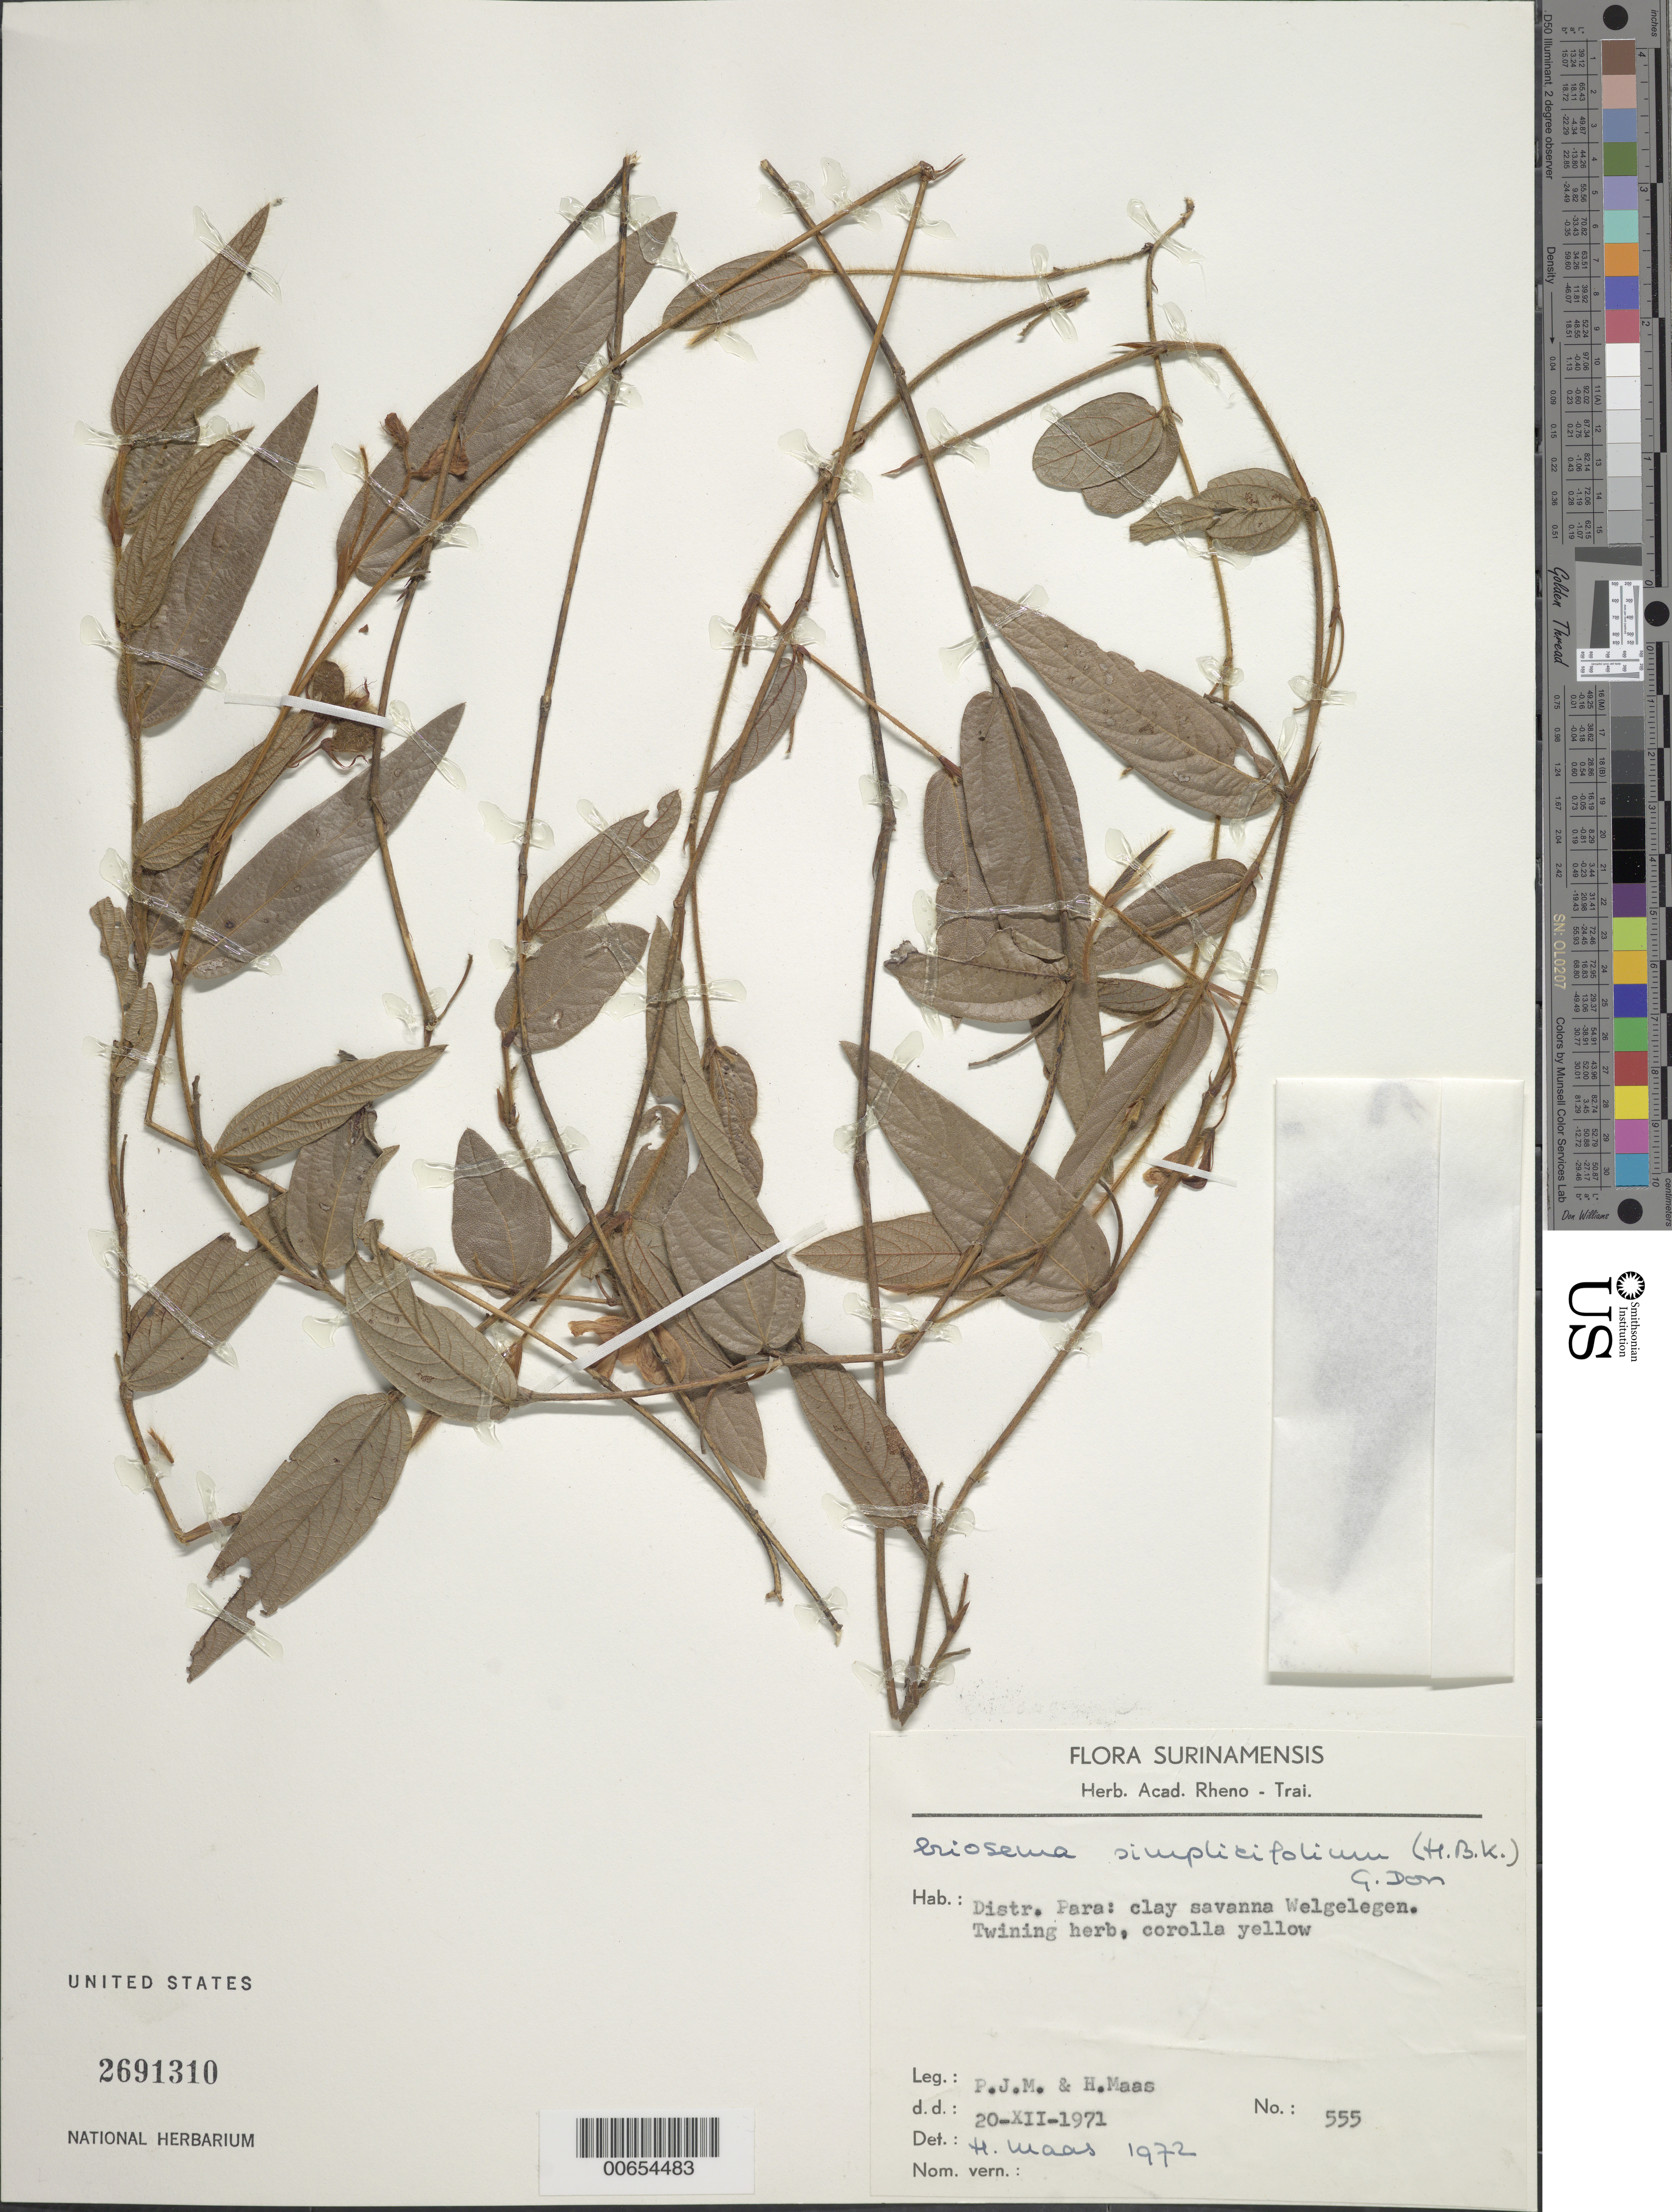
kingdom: Plantae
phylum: Tracheophyta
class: Magnoliopsida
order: Fabales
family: Fabaceae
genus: Eriosema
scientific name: Eriosema simplicifolium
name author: (Kunth) G. Don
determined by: Maas, H.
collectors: P. Maas & H. Maas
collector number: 555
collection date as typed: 20-Dec-71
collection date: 1971-12-20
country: Suriname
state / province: Para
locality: Welgelegen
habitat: Clay savanna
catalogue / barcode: US 2691310